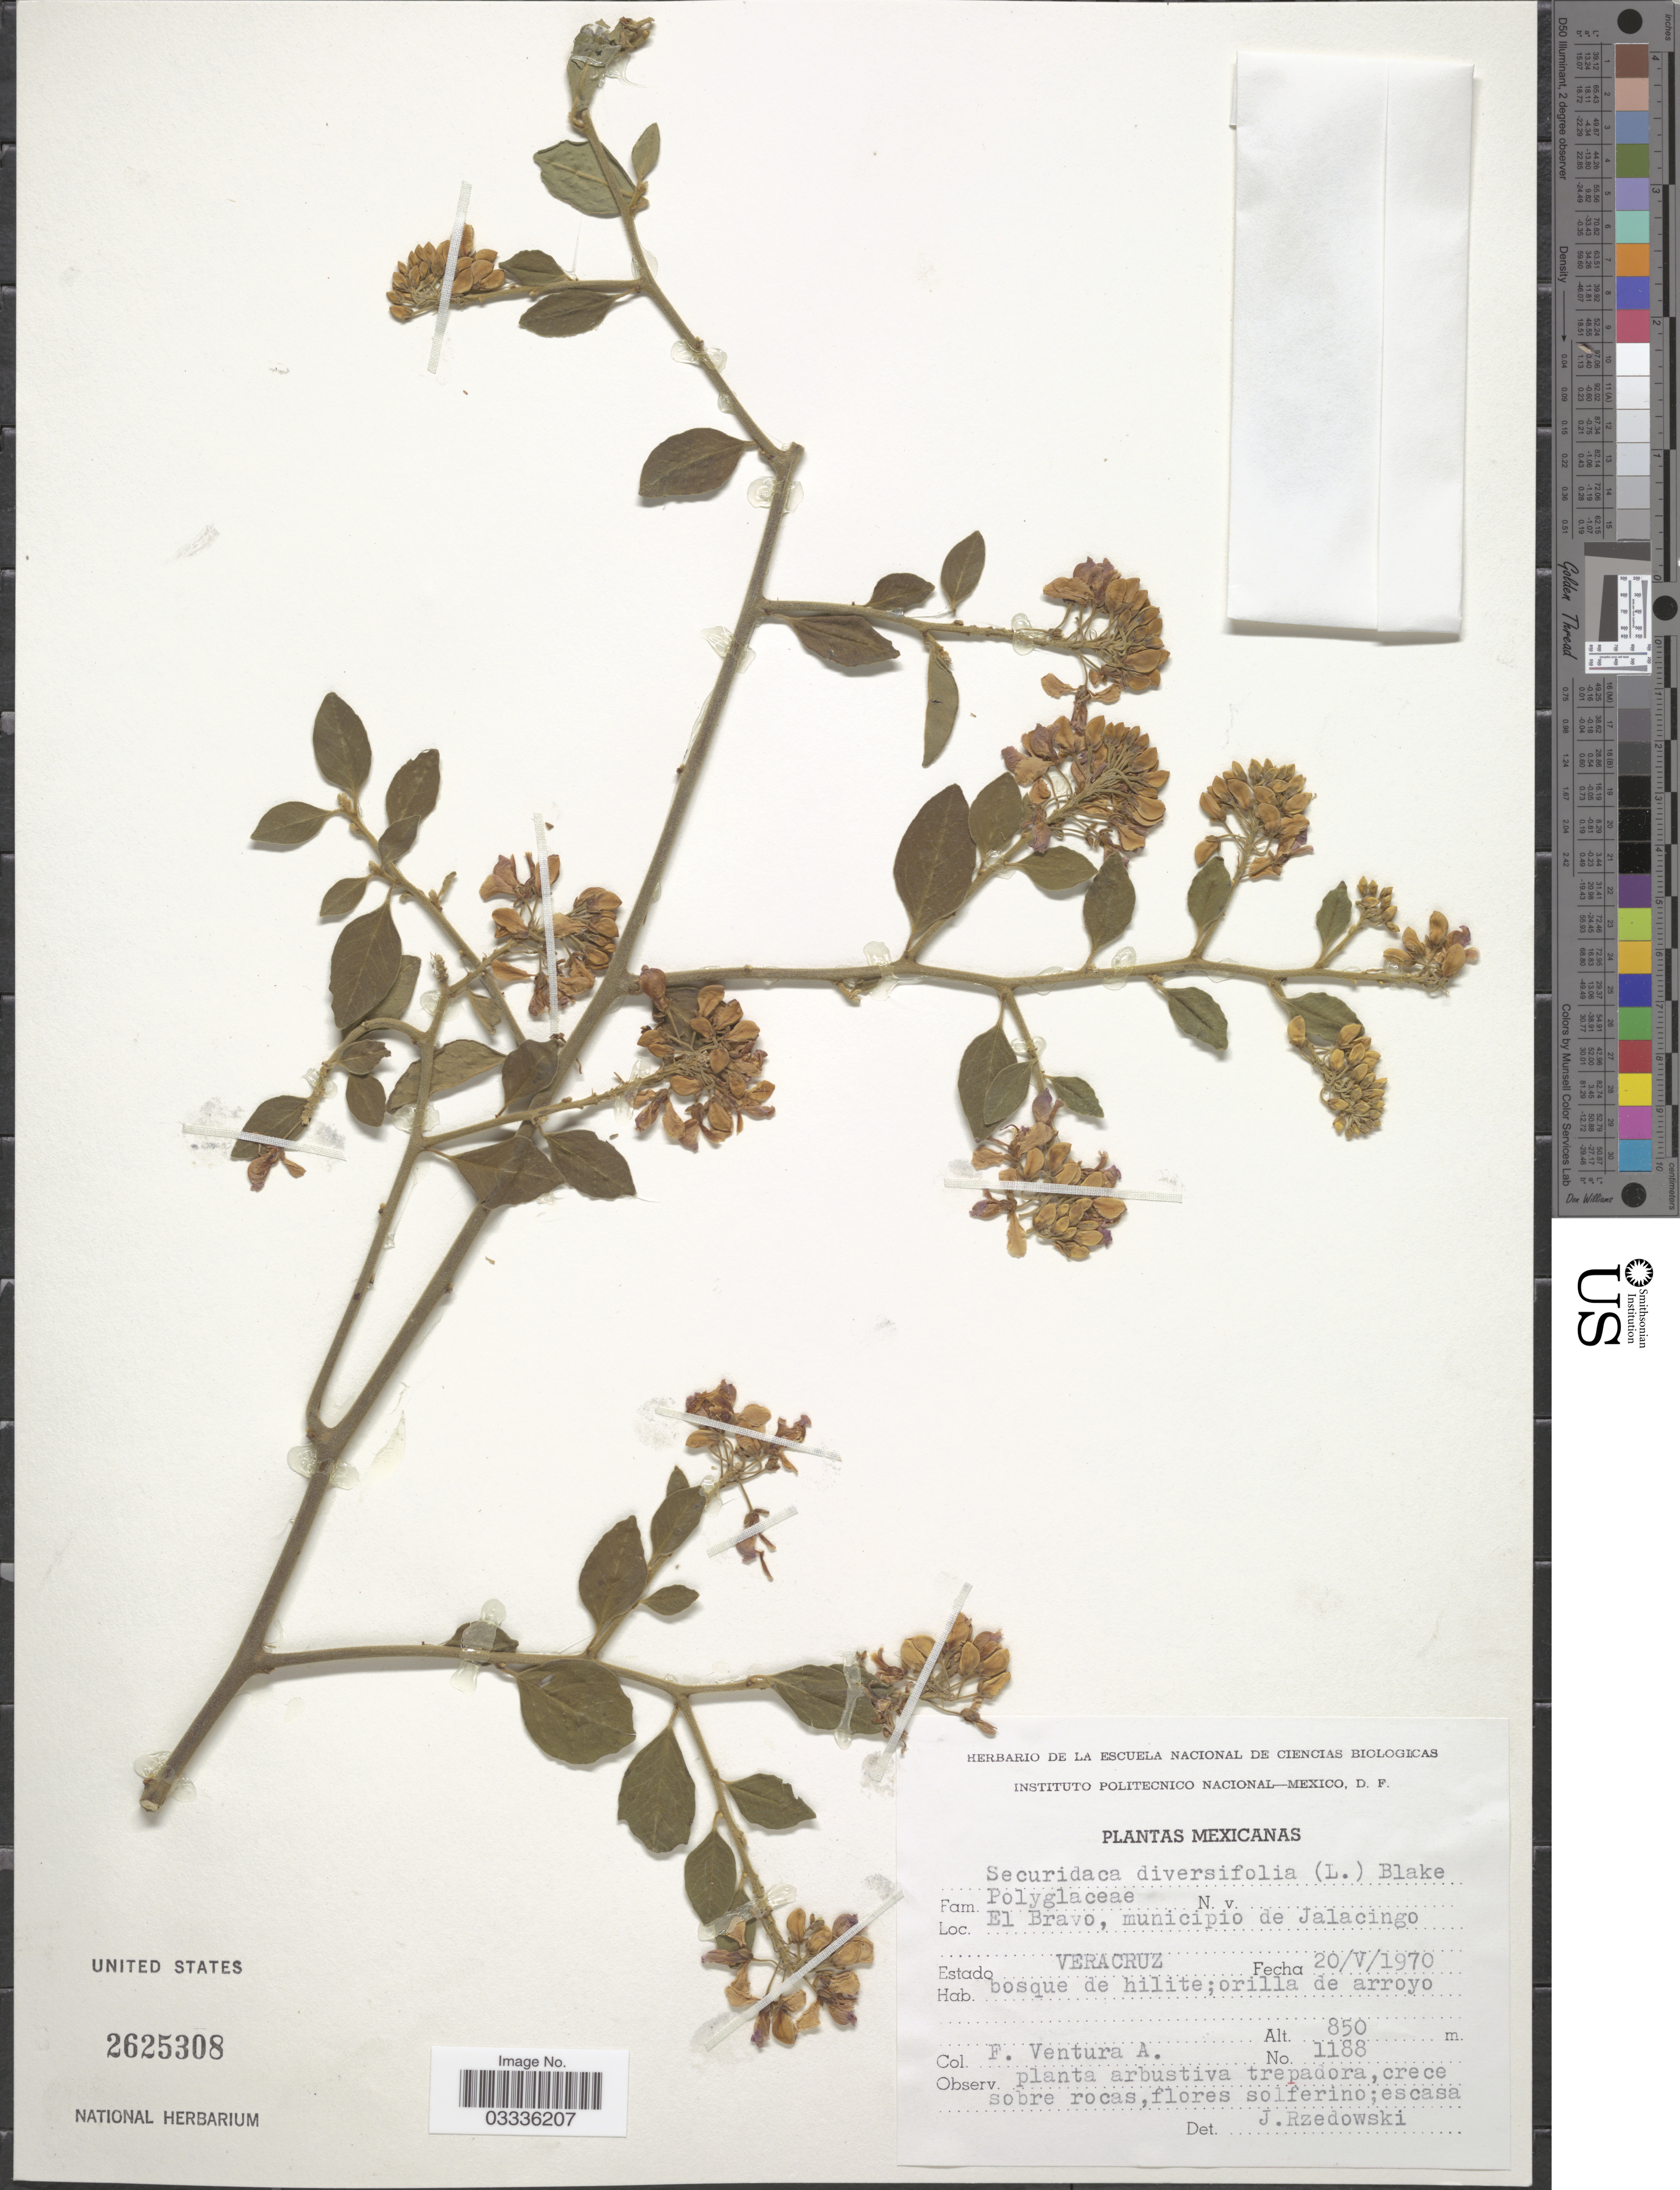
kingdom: Plantae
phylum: Tracheophyta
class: Magnoliopsida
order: Fabales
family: Polygalaceae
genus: Securidaca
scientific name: Securidaca diversifolia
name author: (L.) S.F. Blake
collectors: F. Ventura A.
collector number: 1188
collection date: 1970-05-20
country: Mexico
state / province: Veracruz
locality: El Bravo, municipio de Jalacingo. Estado Veracruz.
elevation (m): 850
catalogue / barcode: US 2625308